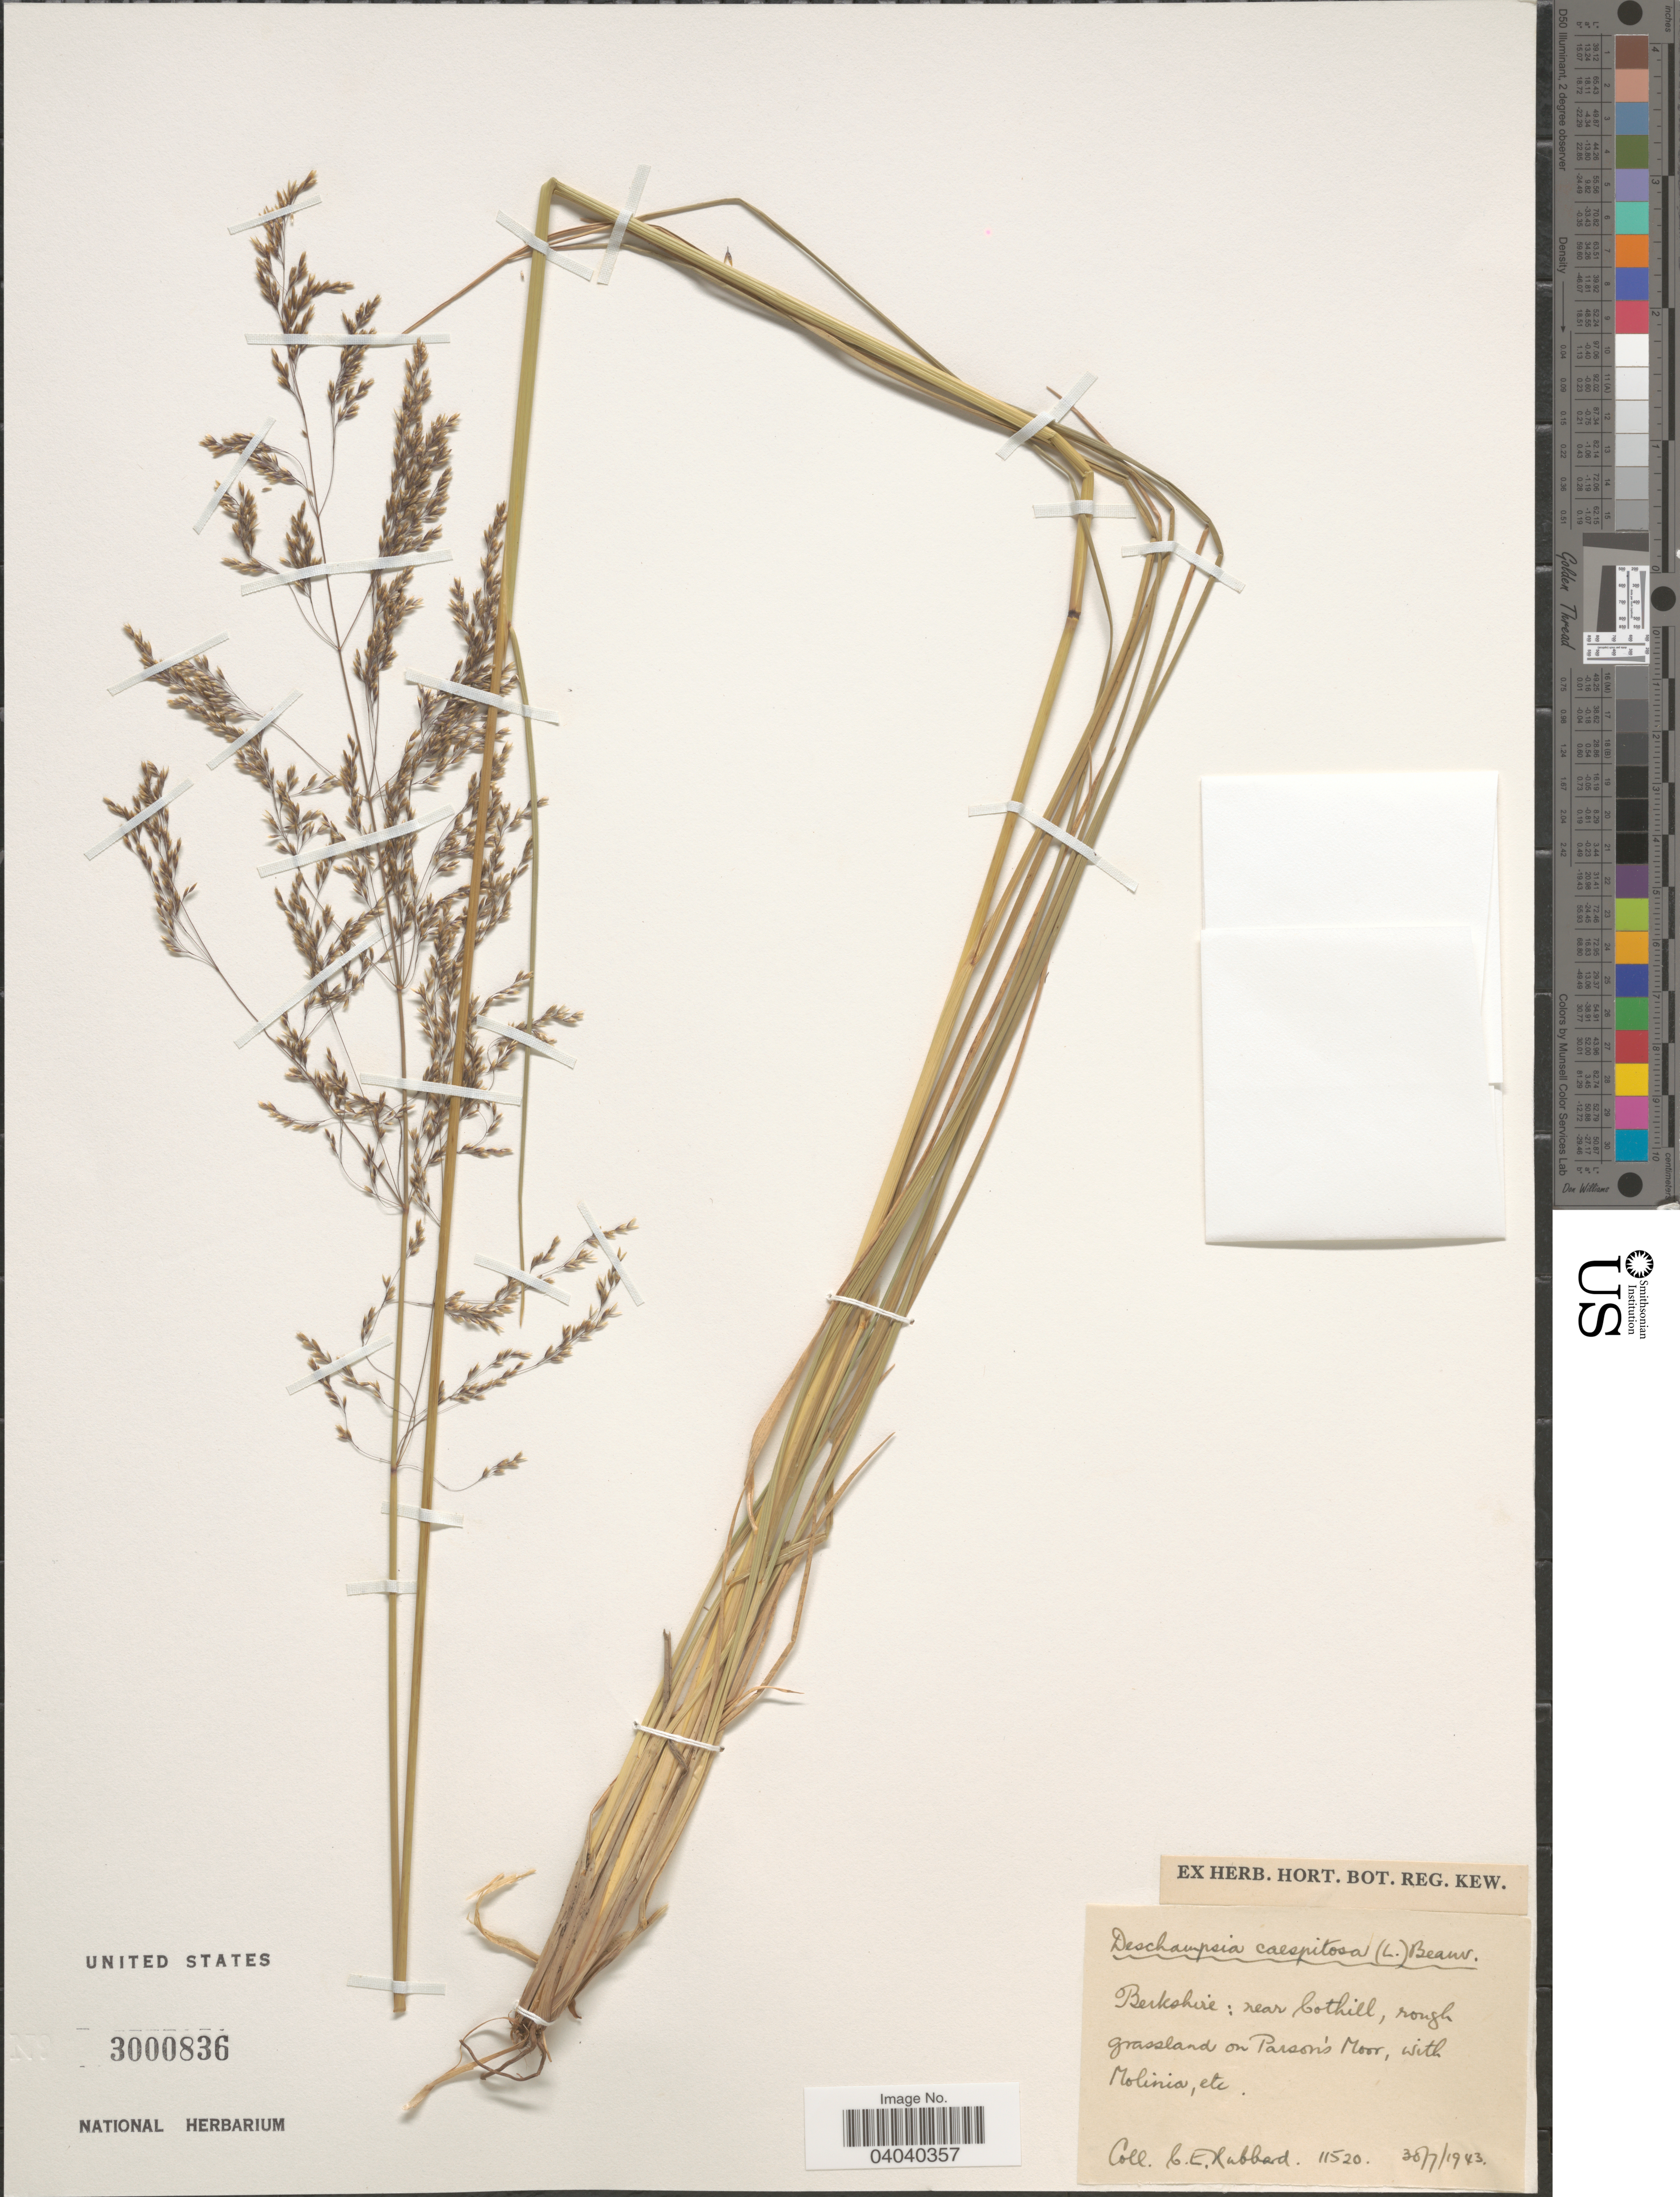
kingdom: Plantae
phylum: Tracheophyta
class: Liliopsida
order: Poales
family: Poaceae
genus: Deschampsia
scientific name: Deschampsia cespitosa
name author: (L.) P. Beauv.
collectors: C. E. Hubbard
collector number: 11520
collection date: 1943-07-30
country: United Kingdom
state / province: England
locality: Berkshire: near Cothill, rough grassland on Parson's Moor.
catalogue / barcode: US 3000836